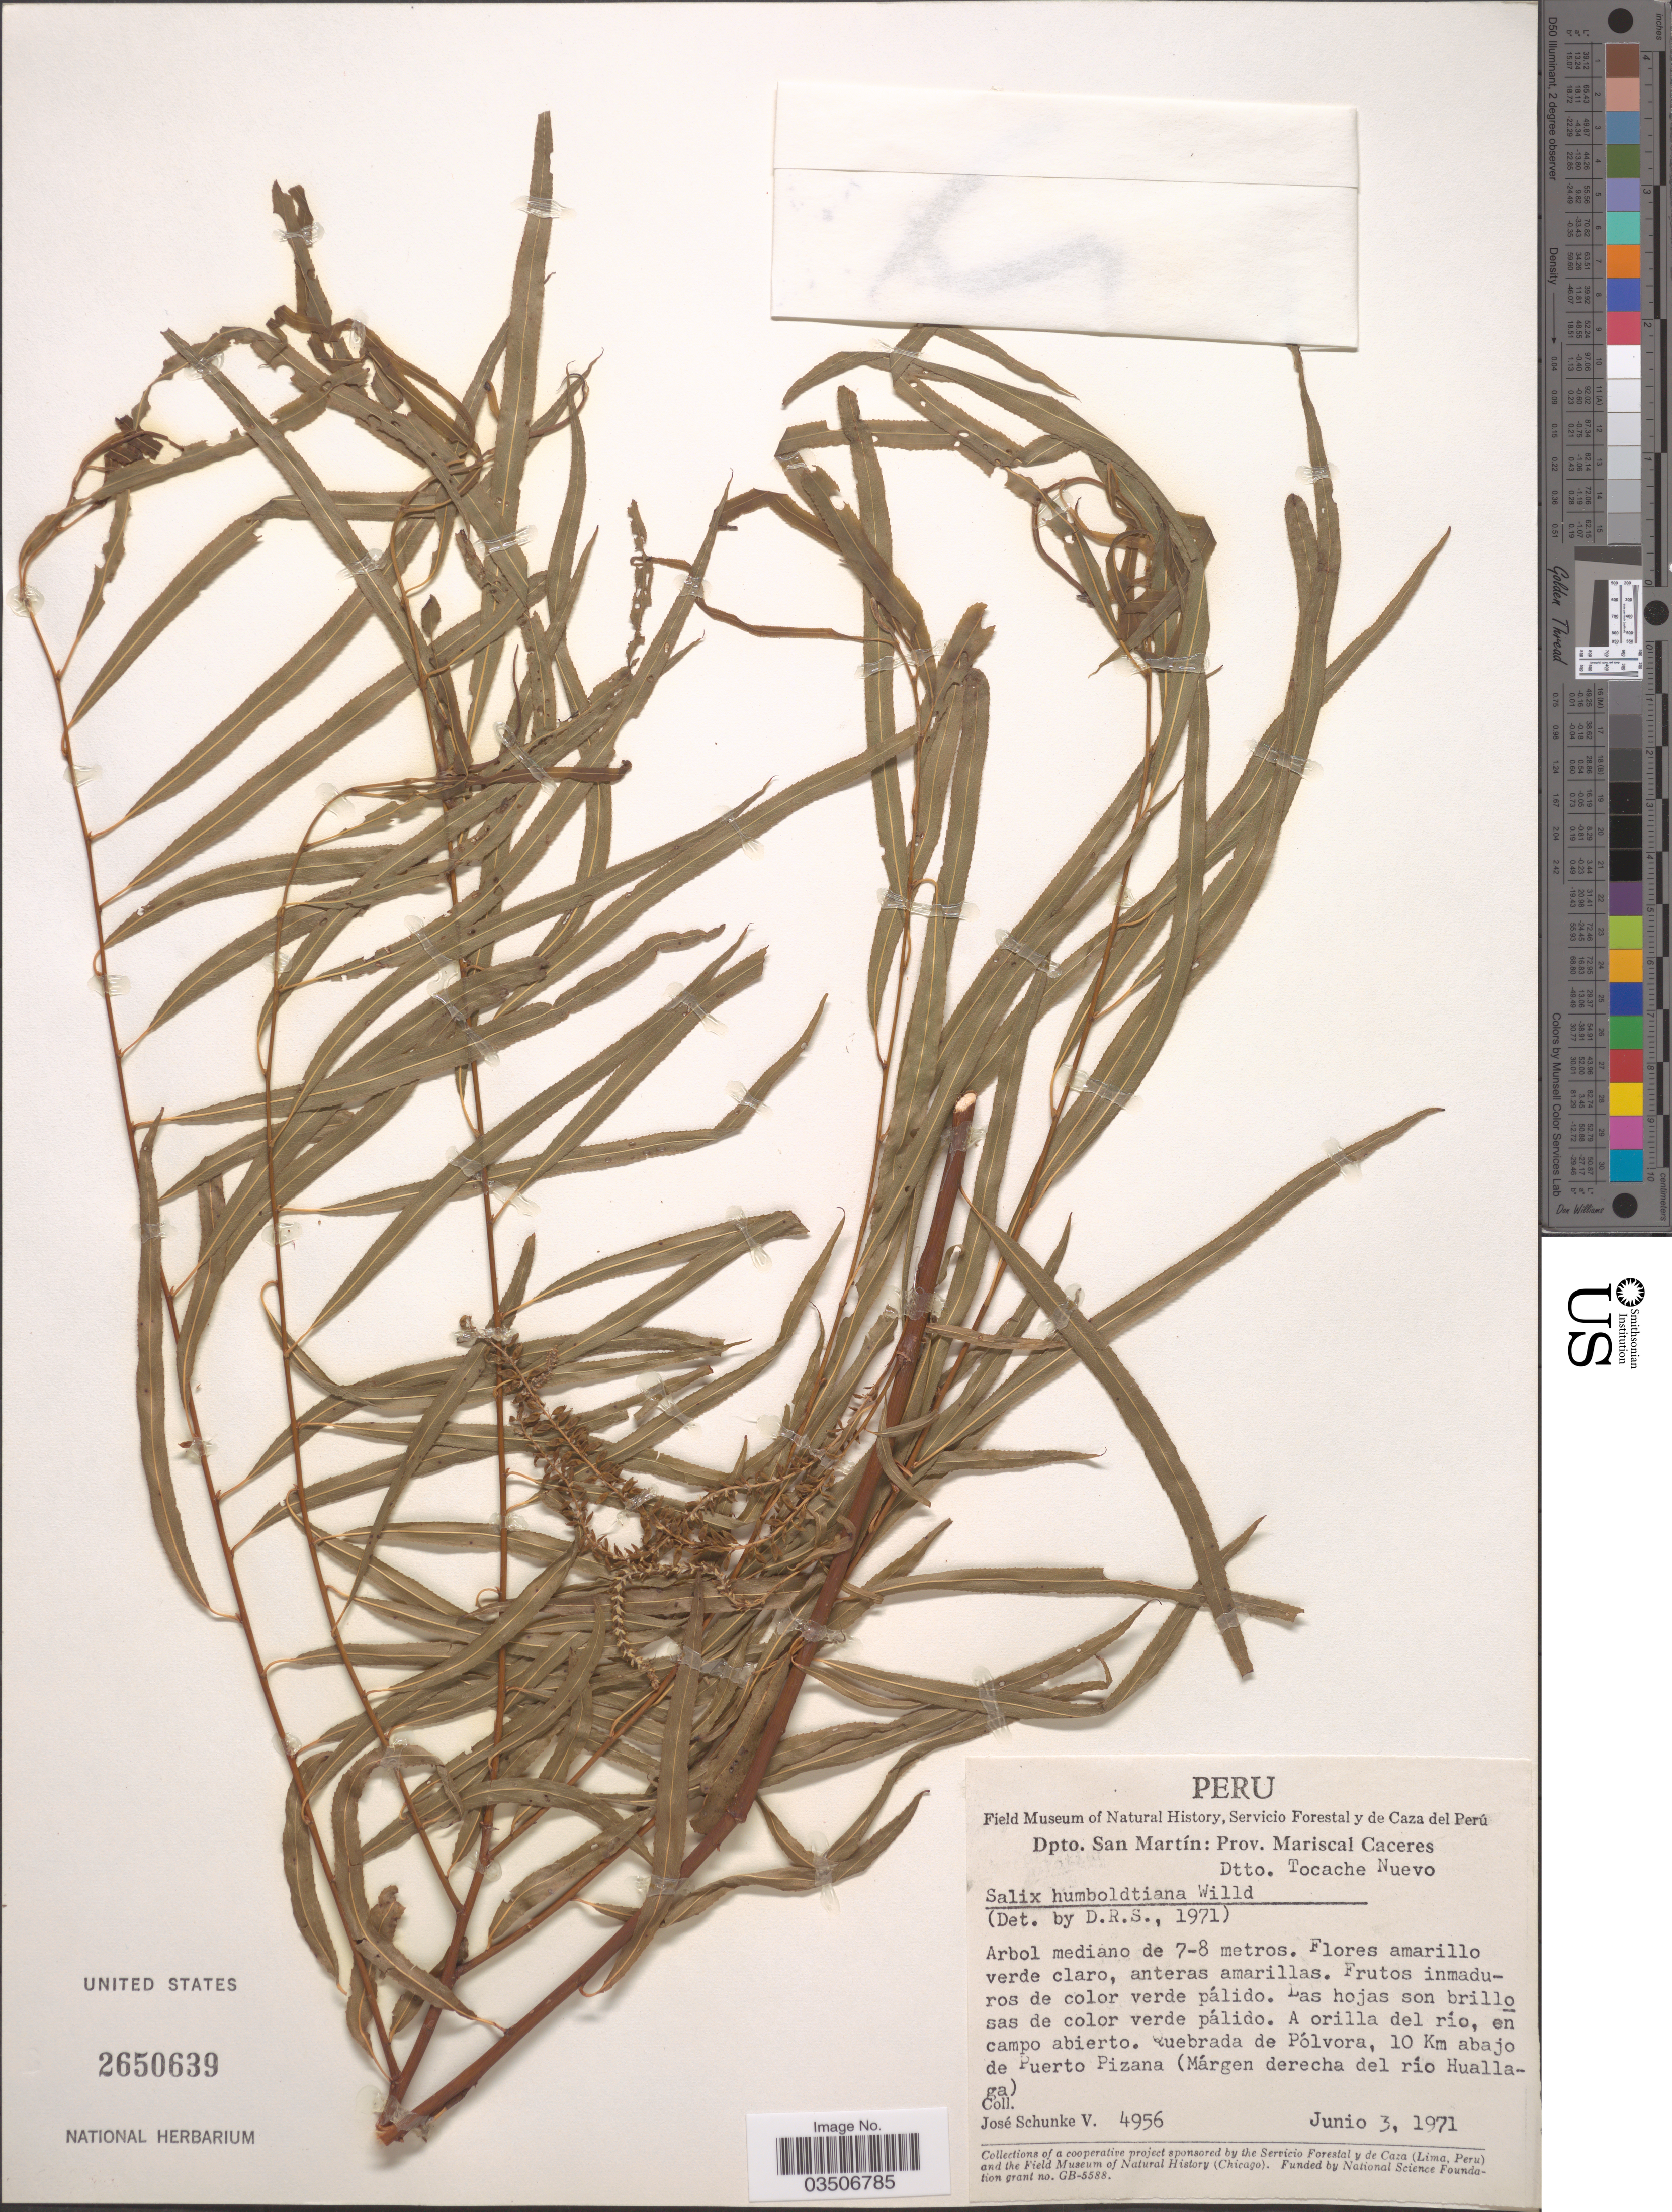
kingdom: Plantae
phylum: Tracheophyta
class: Magnoliopsida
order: Malpighiales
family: Salicaceae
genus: Salix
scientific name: Salix humboldtiana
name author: Willd.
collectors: J. Schunke Vigo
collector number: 4956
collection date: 1971-06-03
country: Peru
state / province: San Martín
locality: Dpto. San Martín: Prov. Mariscal Caceres. Dtto. Tocache Nuevo. Quebrada de Pólvora, 10 Km abajo de Puerto Pizana (Márgen derecha del río Huallaga).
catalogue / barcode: US 2650639